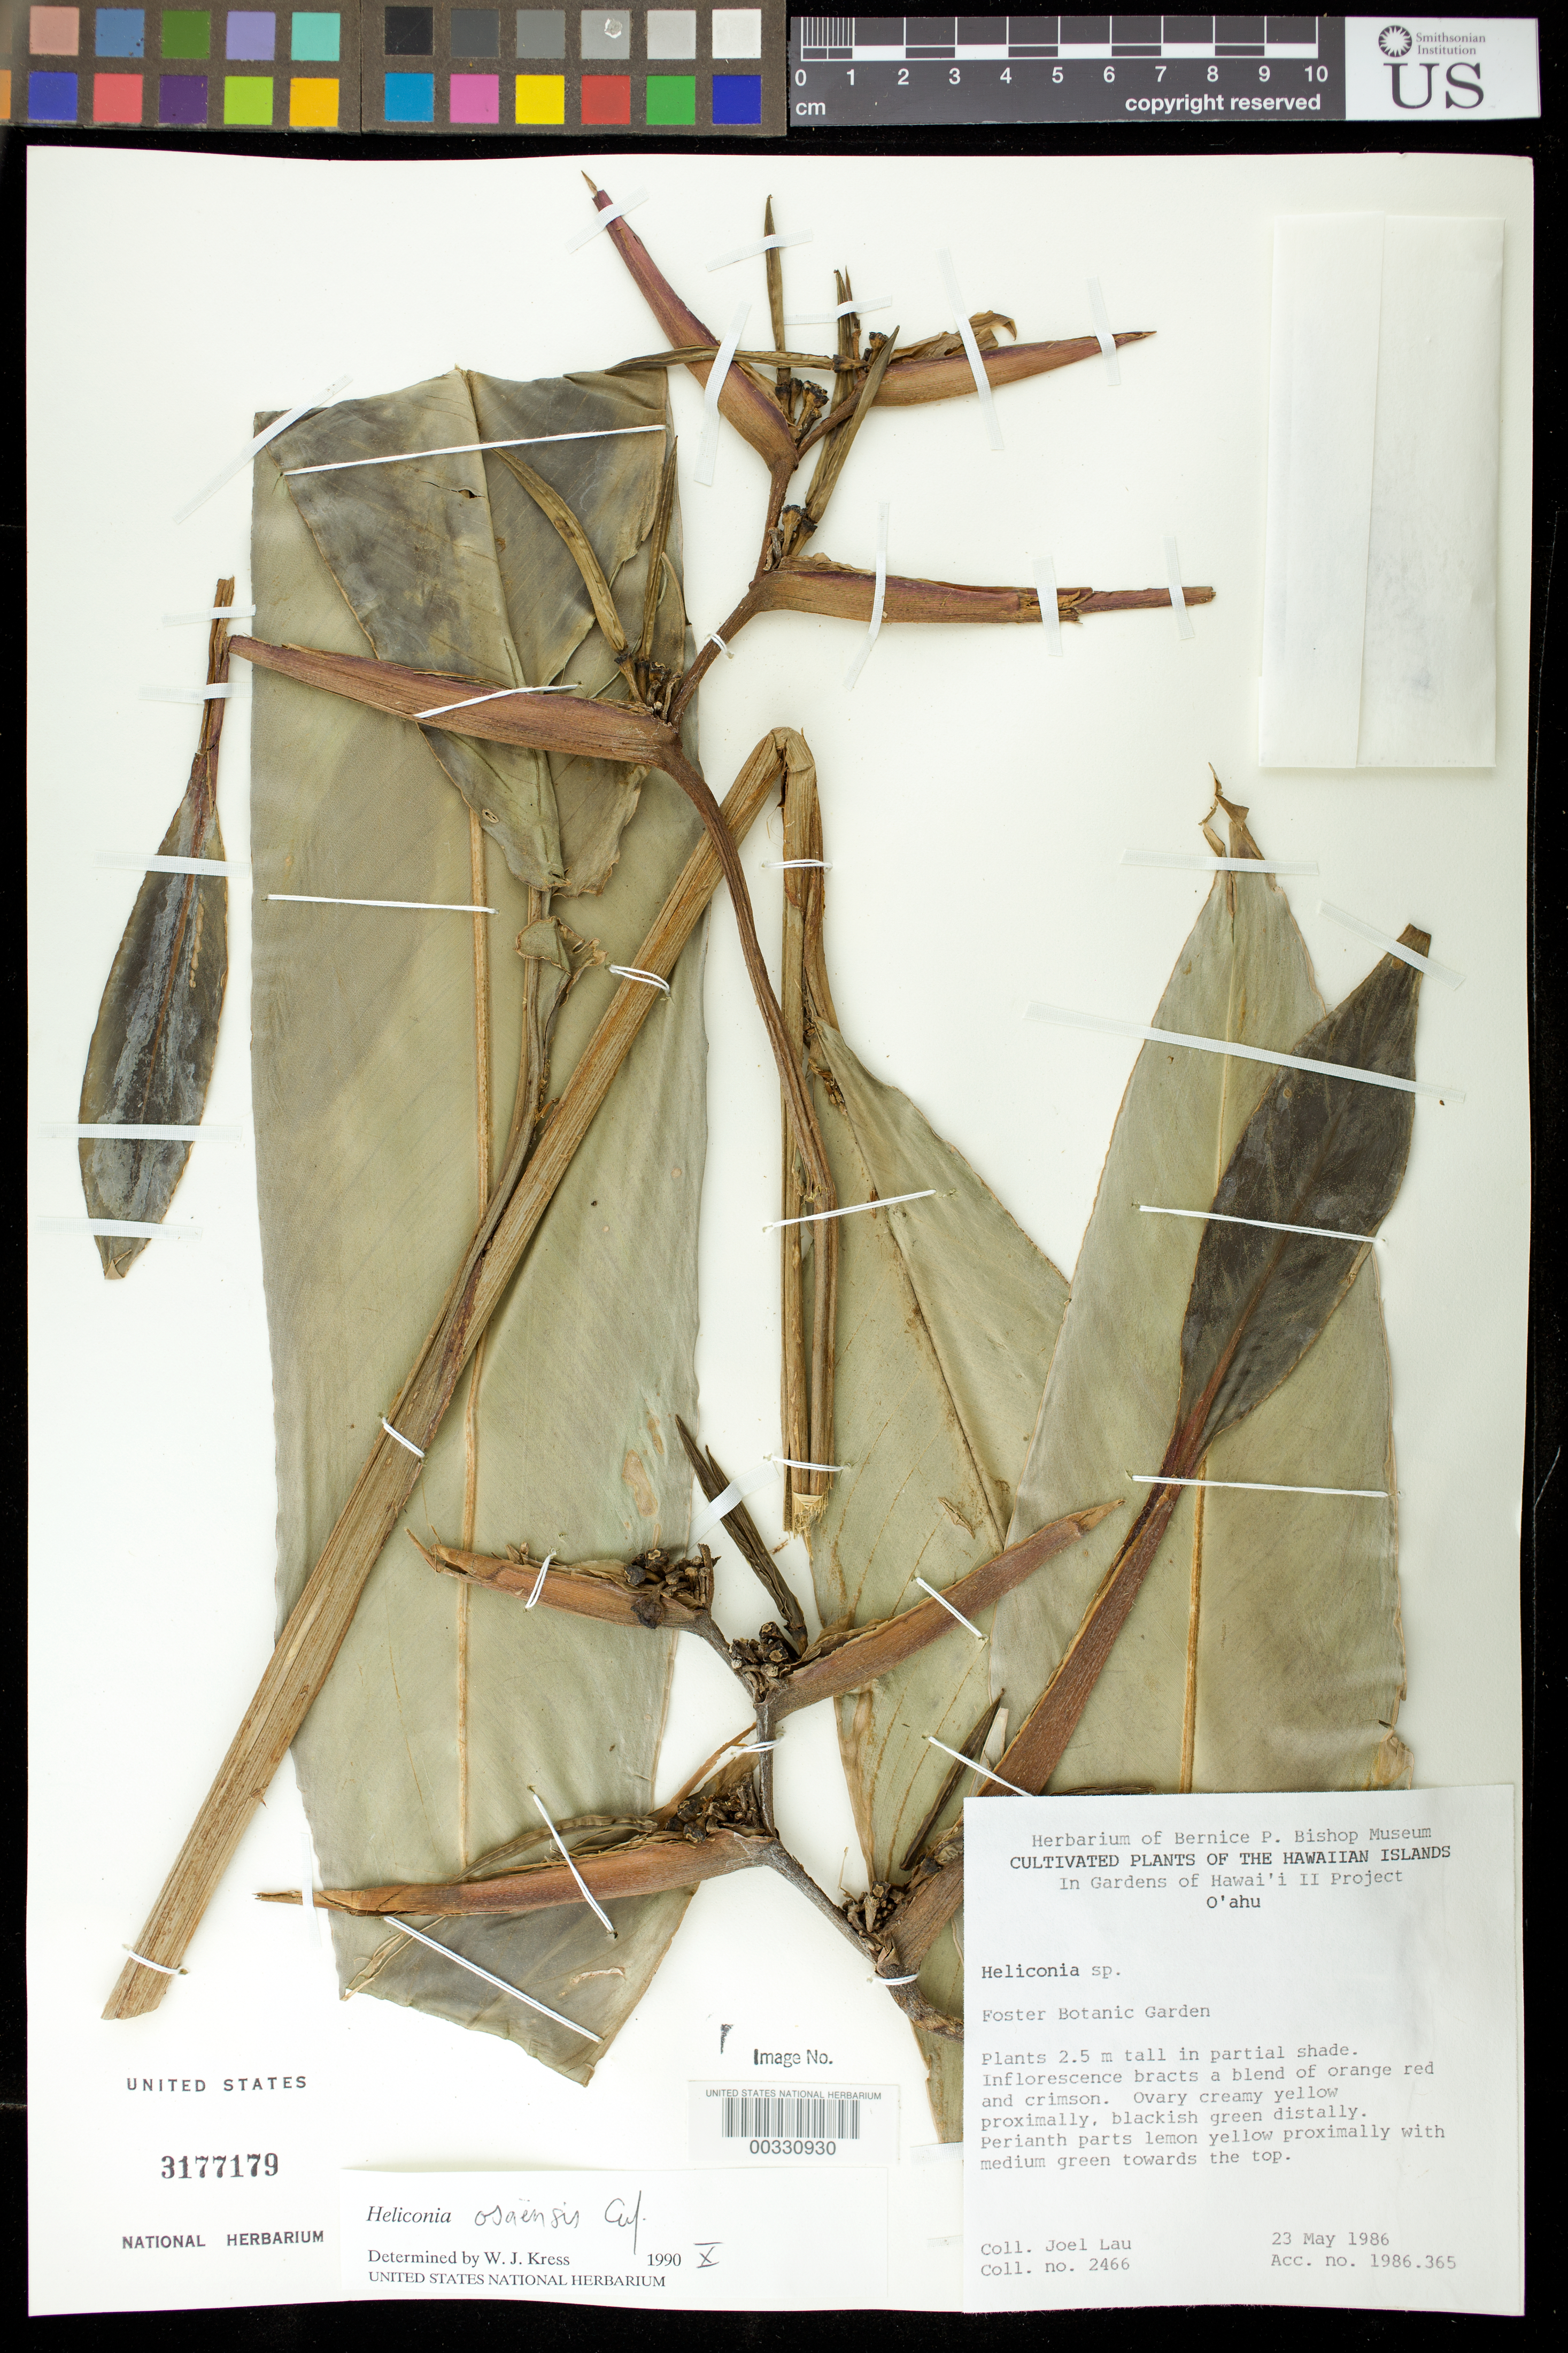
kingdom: Plantae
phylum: Tracheophyta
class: Liliopsida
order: Zingiberales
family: Heliconiaceae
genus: Heliconia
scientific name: Heliconia osaensis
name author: Cufod.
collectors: J. Lau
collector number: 2466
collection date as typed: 23 May 1986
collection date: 1986-05-23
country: United States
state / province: Florida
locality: Southern Florida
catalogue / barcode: US 3177179